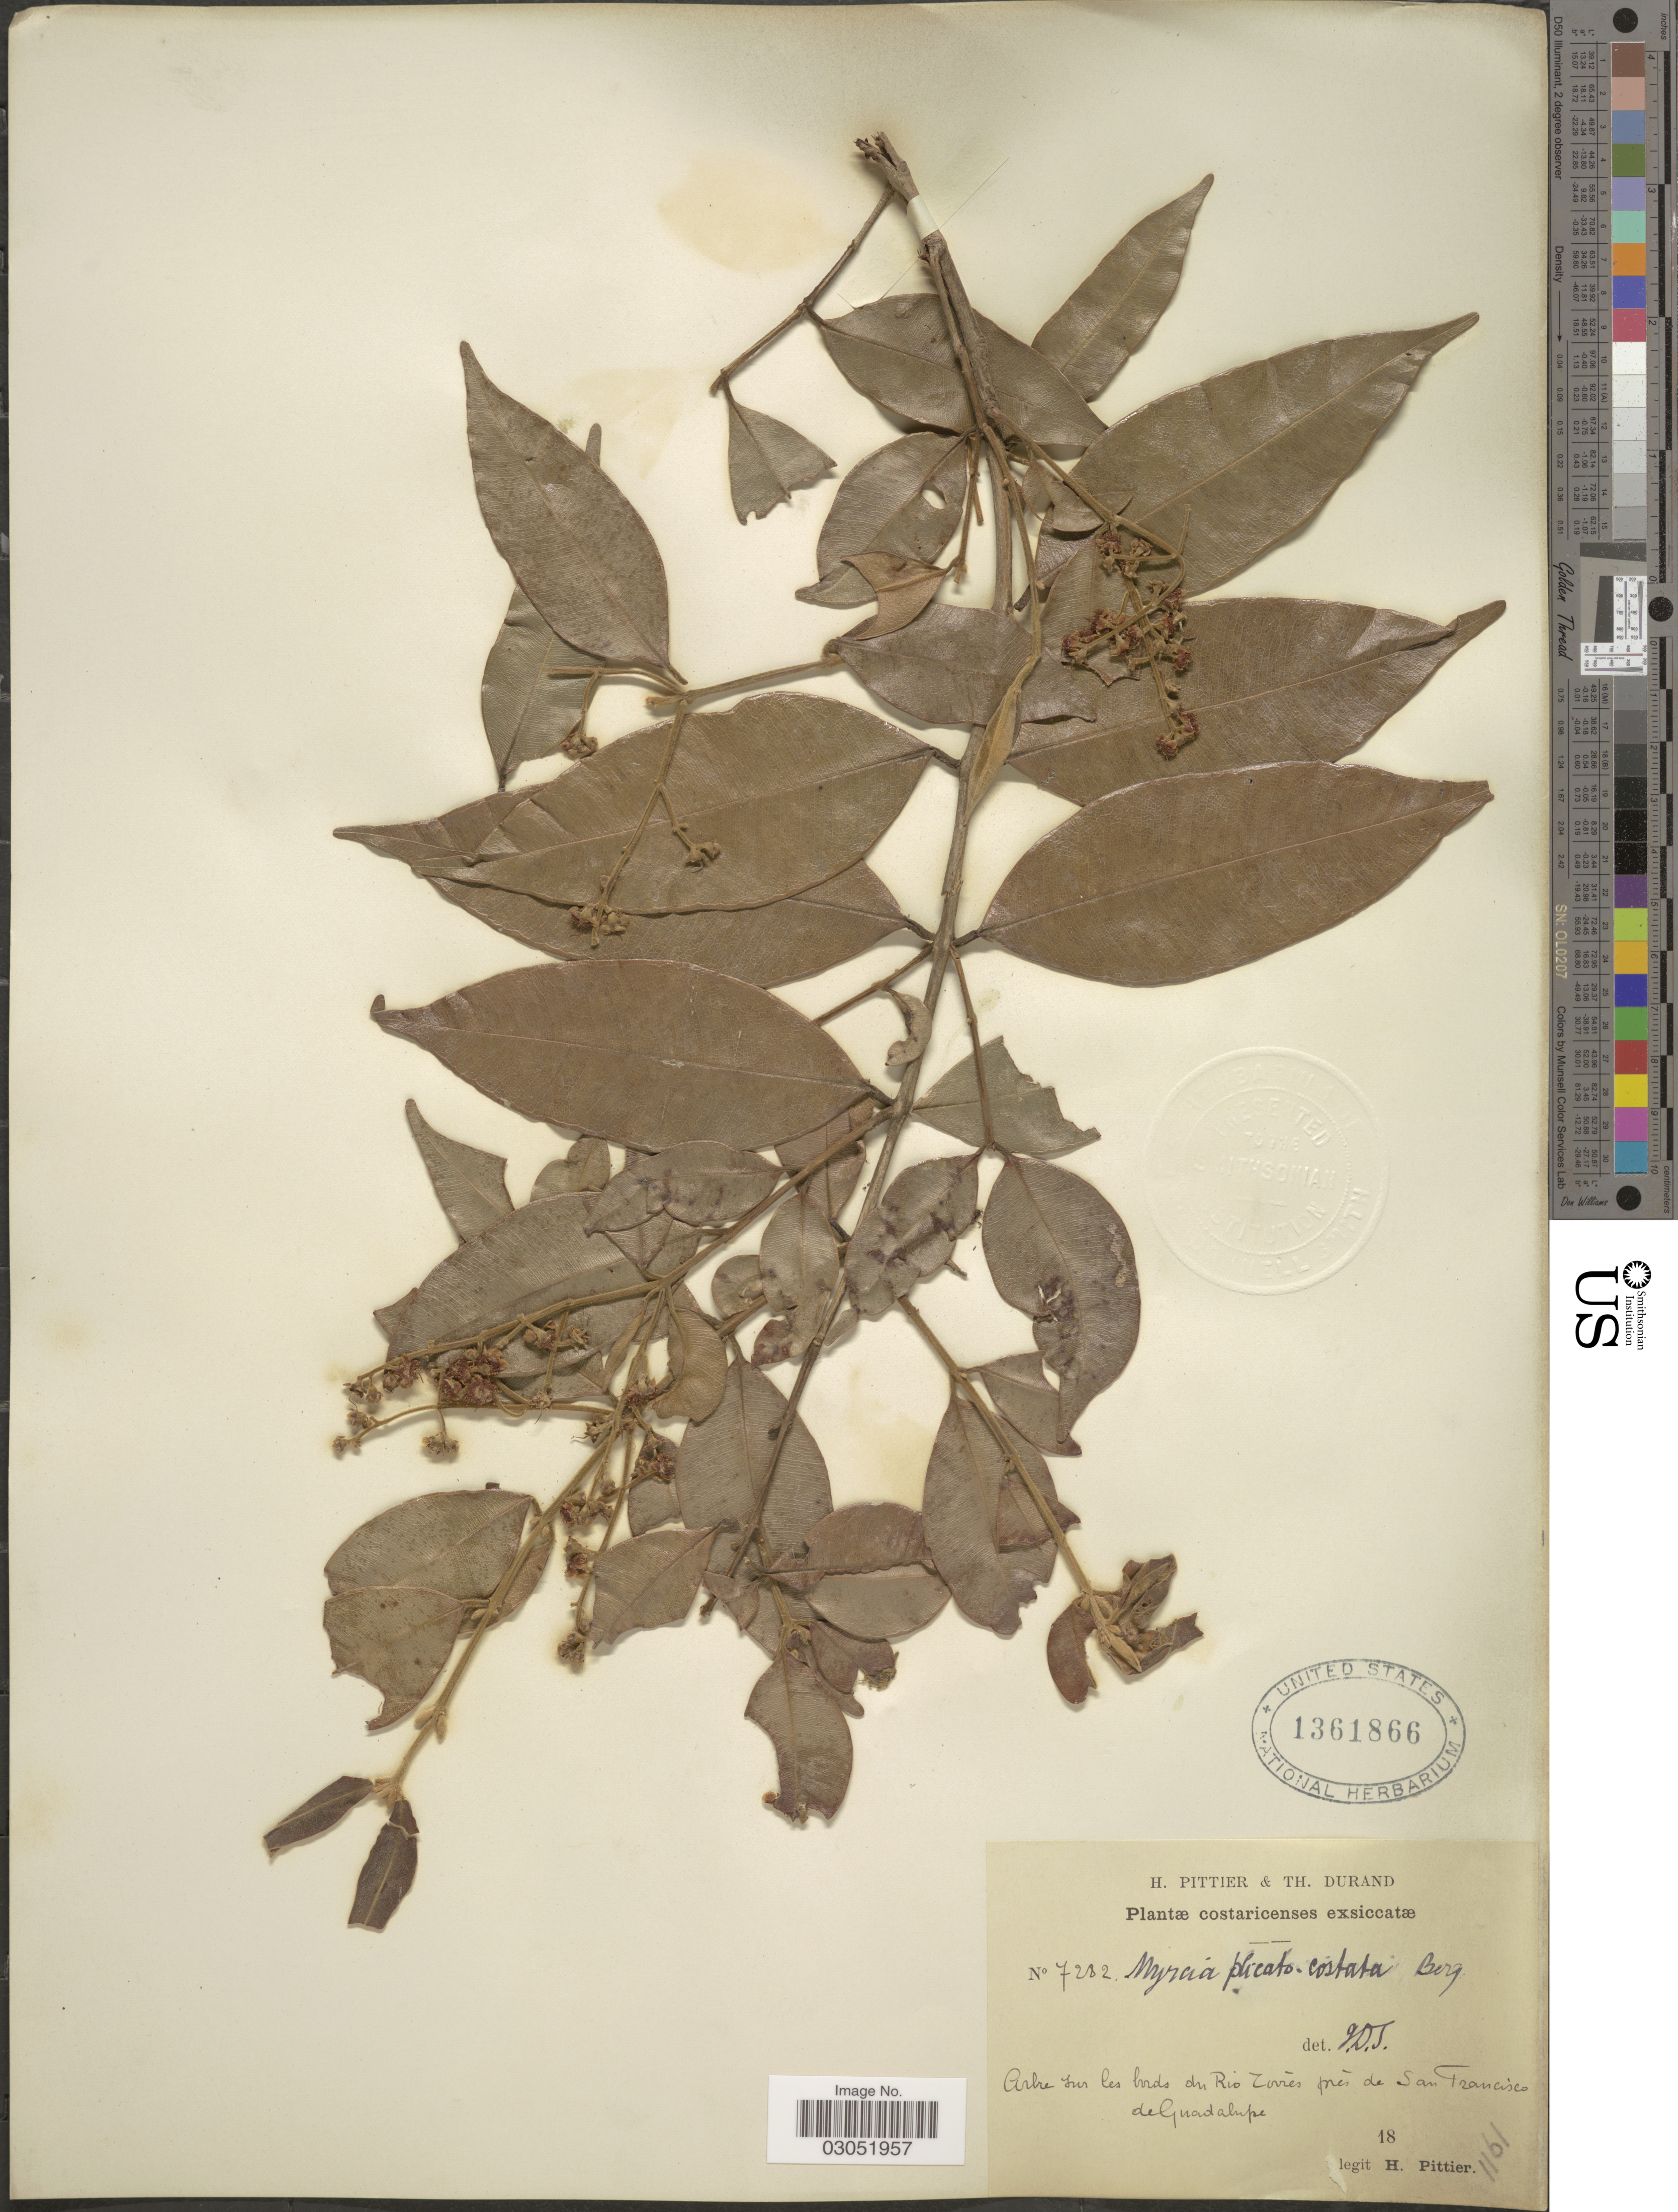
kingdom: Plantae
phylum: Tracheophyta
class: Magnoliopsida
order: Myrtales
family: Myrtaceae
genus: Myrcia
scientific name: Myrcia splendens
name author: (Sw.) DC.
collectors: H. F. Pittier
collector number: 7282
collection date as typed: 18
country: Costa Rica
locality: Arbre sur les bords du Rio Torrés prés de San Francisco de Guadalupe.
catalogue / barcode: US 1361866